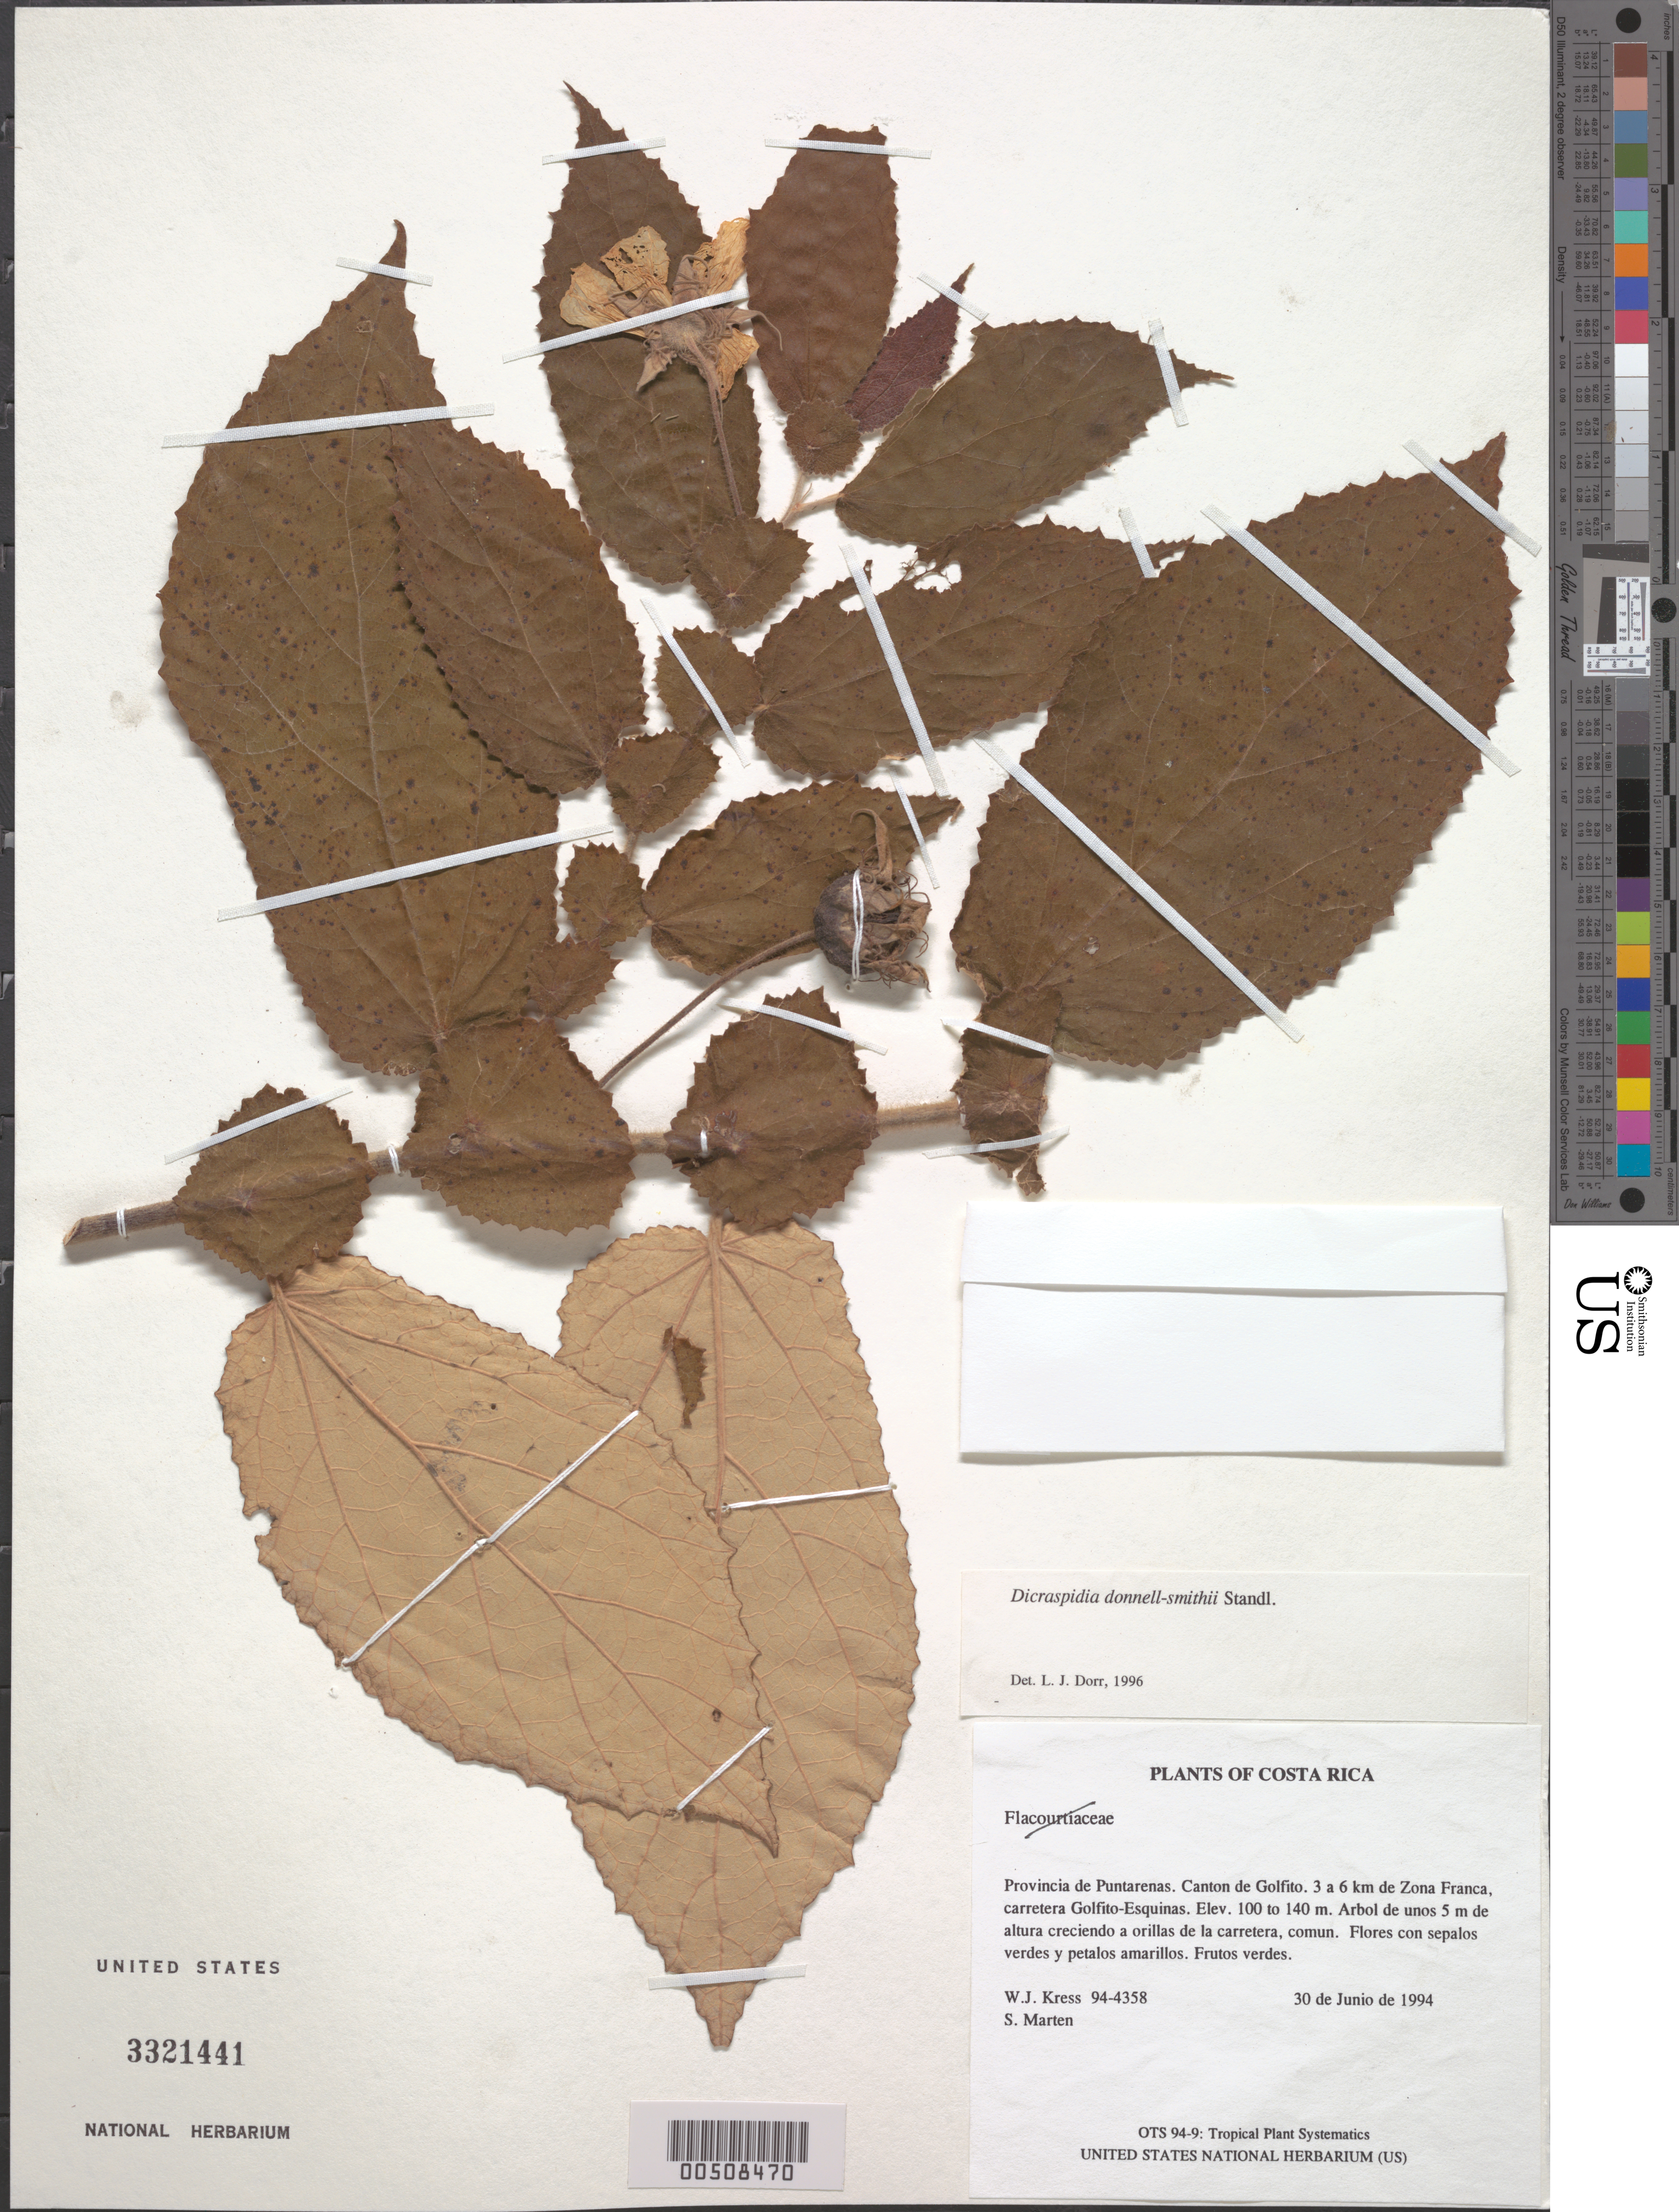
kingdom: Plantae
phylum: Tracheophyta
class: Magnoliopsida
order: Malvales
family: Muntingiaceae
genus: Dicraspidia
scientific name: Dicraspidia donnell-smithii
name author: Standl.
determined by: Dorr, L. J., (BOT), Smithsonian Institution - National Museum of Natural History (UNITED STATES)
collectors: W. J. Kress & S. Marten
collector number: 94-4358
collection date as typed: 30 Jun 1994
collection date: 1994-06-30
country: Costa Rica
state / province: Puntarenas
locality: Canton de Golfito. 3 a 6 km de Zona Franca, carretera Golfito-Esquinas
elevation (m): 100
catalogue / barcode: US 3321441